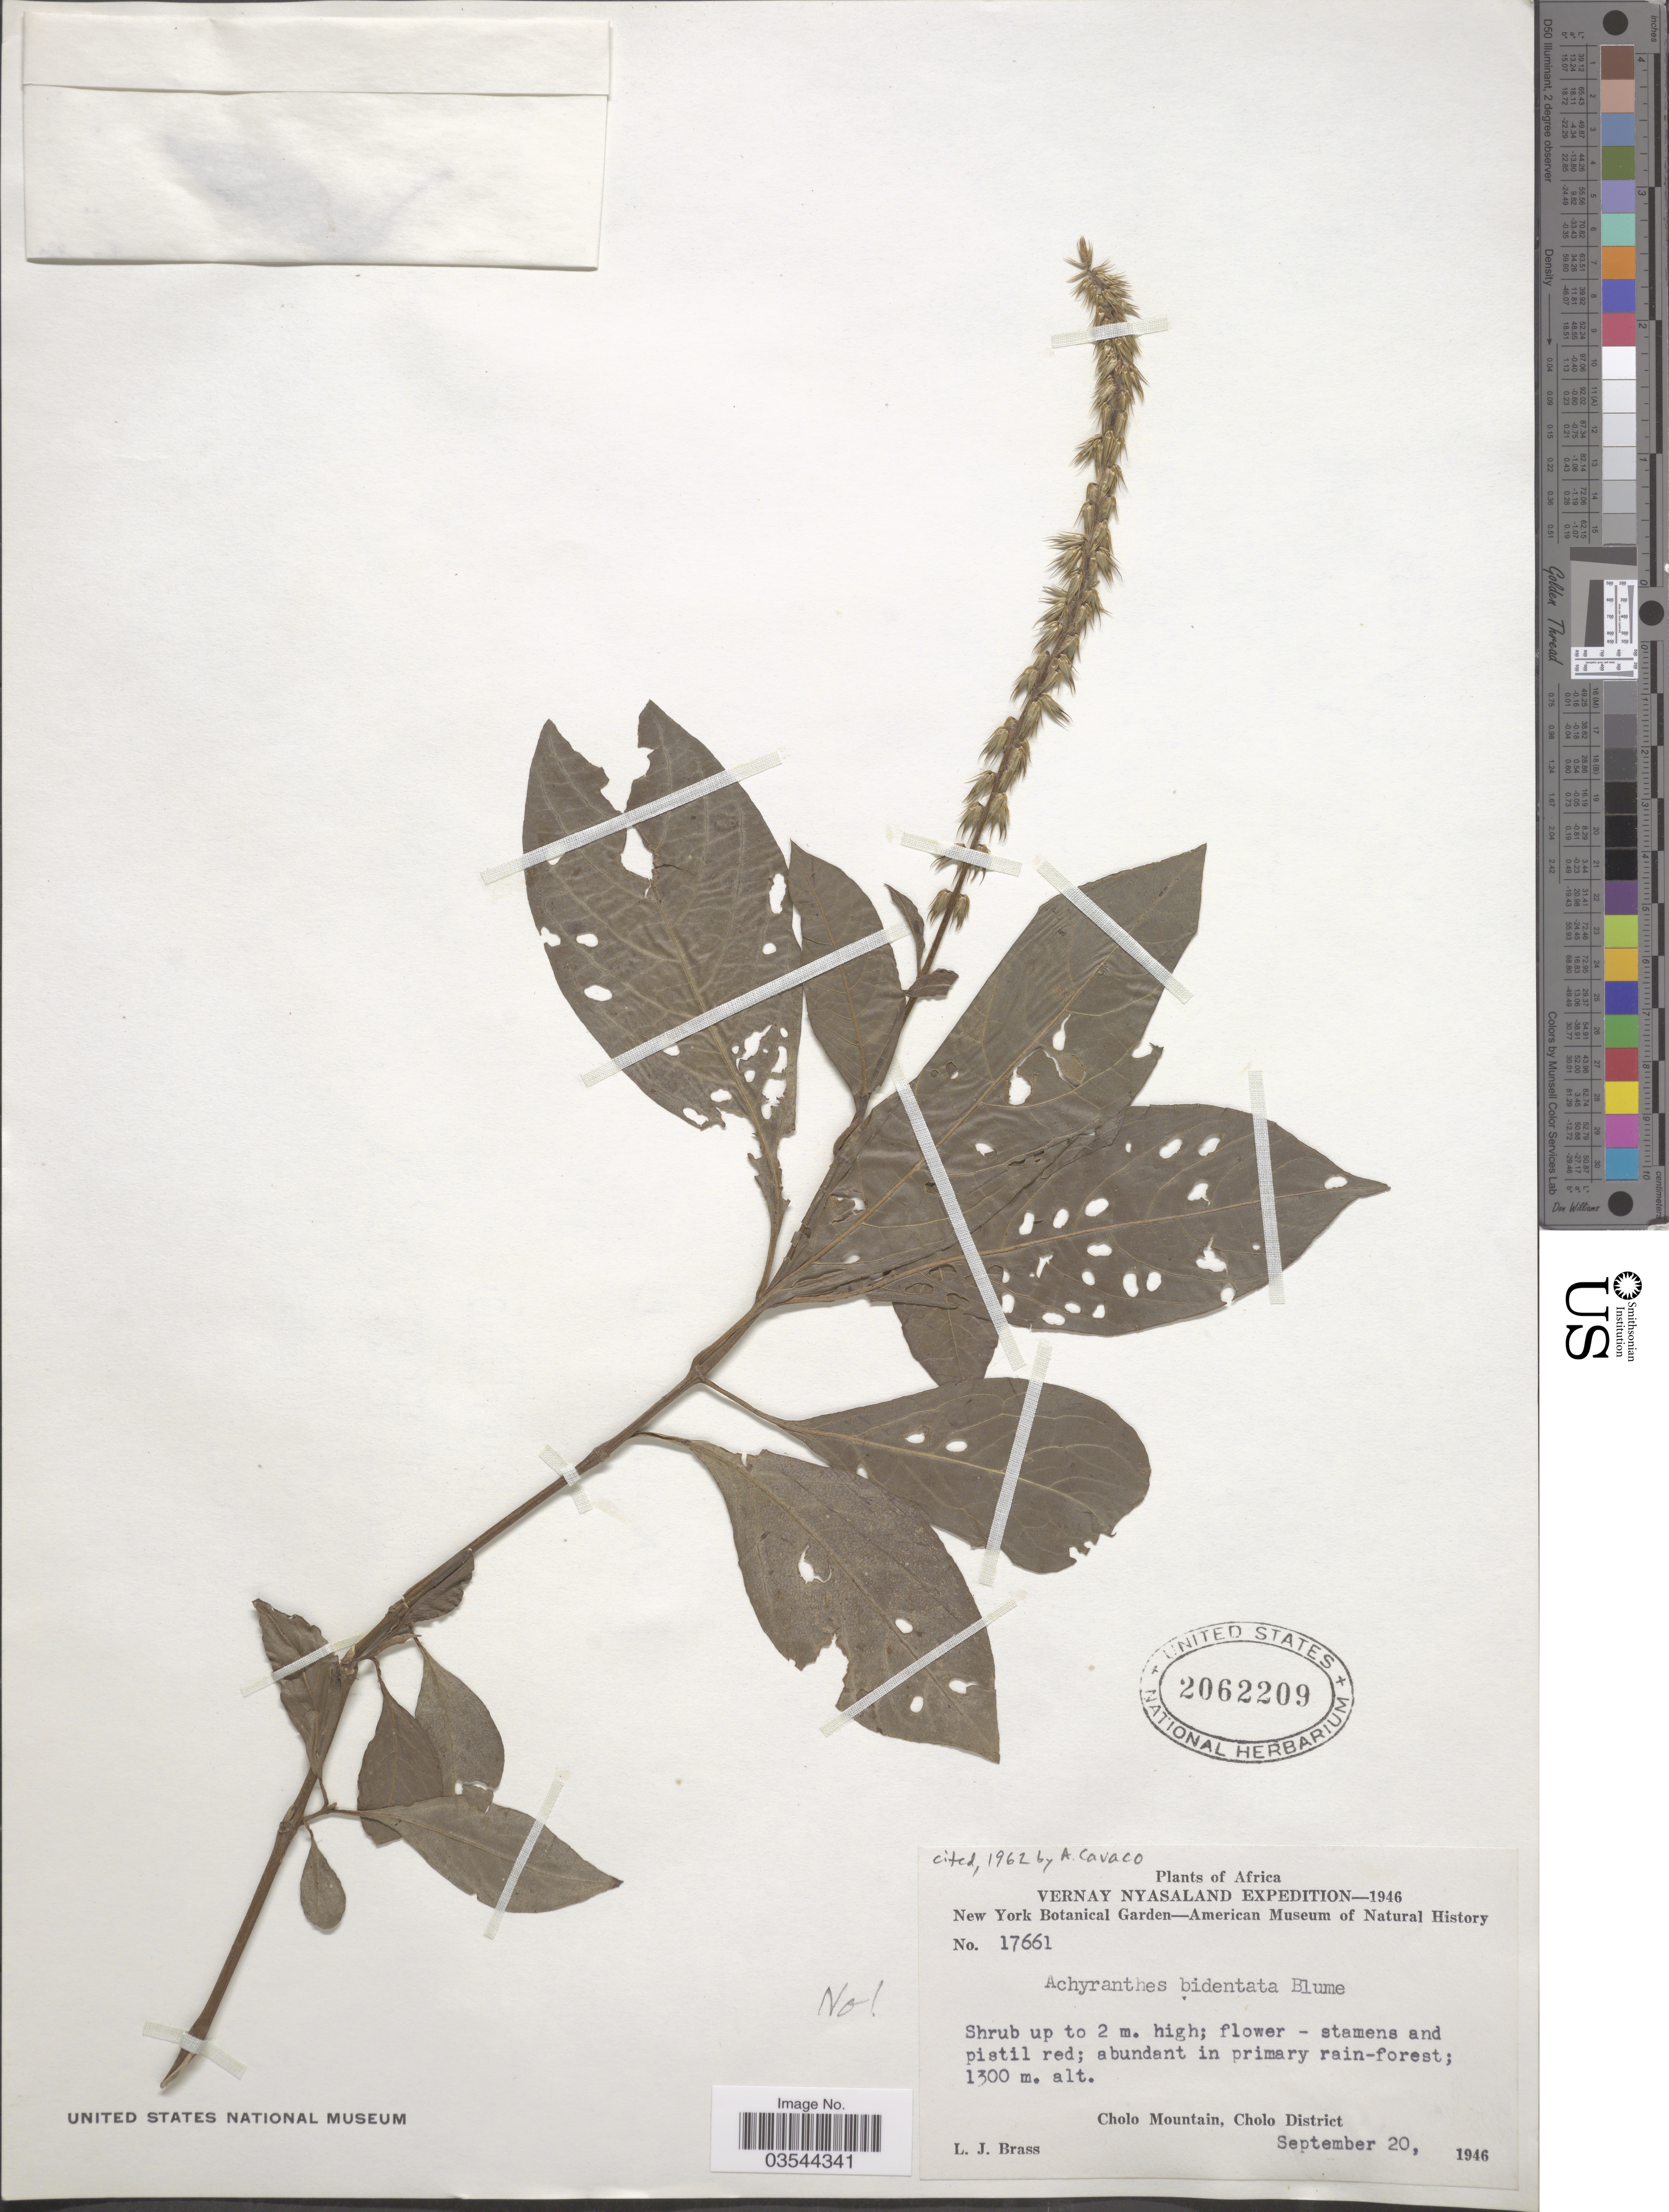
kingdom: Plantae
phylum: Tracheophyta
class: Magnoliopsida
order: Caryophyllales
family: Amaranthaceae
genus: Achyranthes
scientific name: Achyranthes bidentata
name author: Blume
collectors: L. J. Brass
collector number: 17661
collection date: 1946-09-20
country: Malawi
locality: Vernay Nyasaland. Cholo Mountain, Cholo District.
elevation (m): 1300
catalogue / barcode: US 2062209